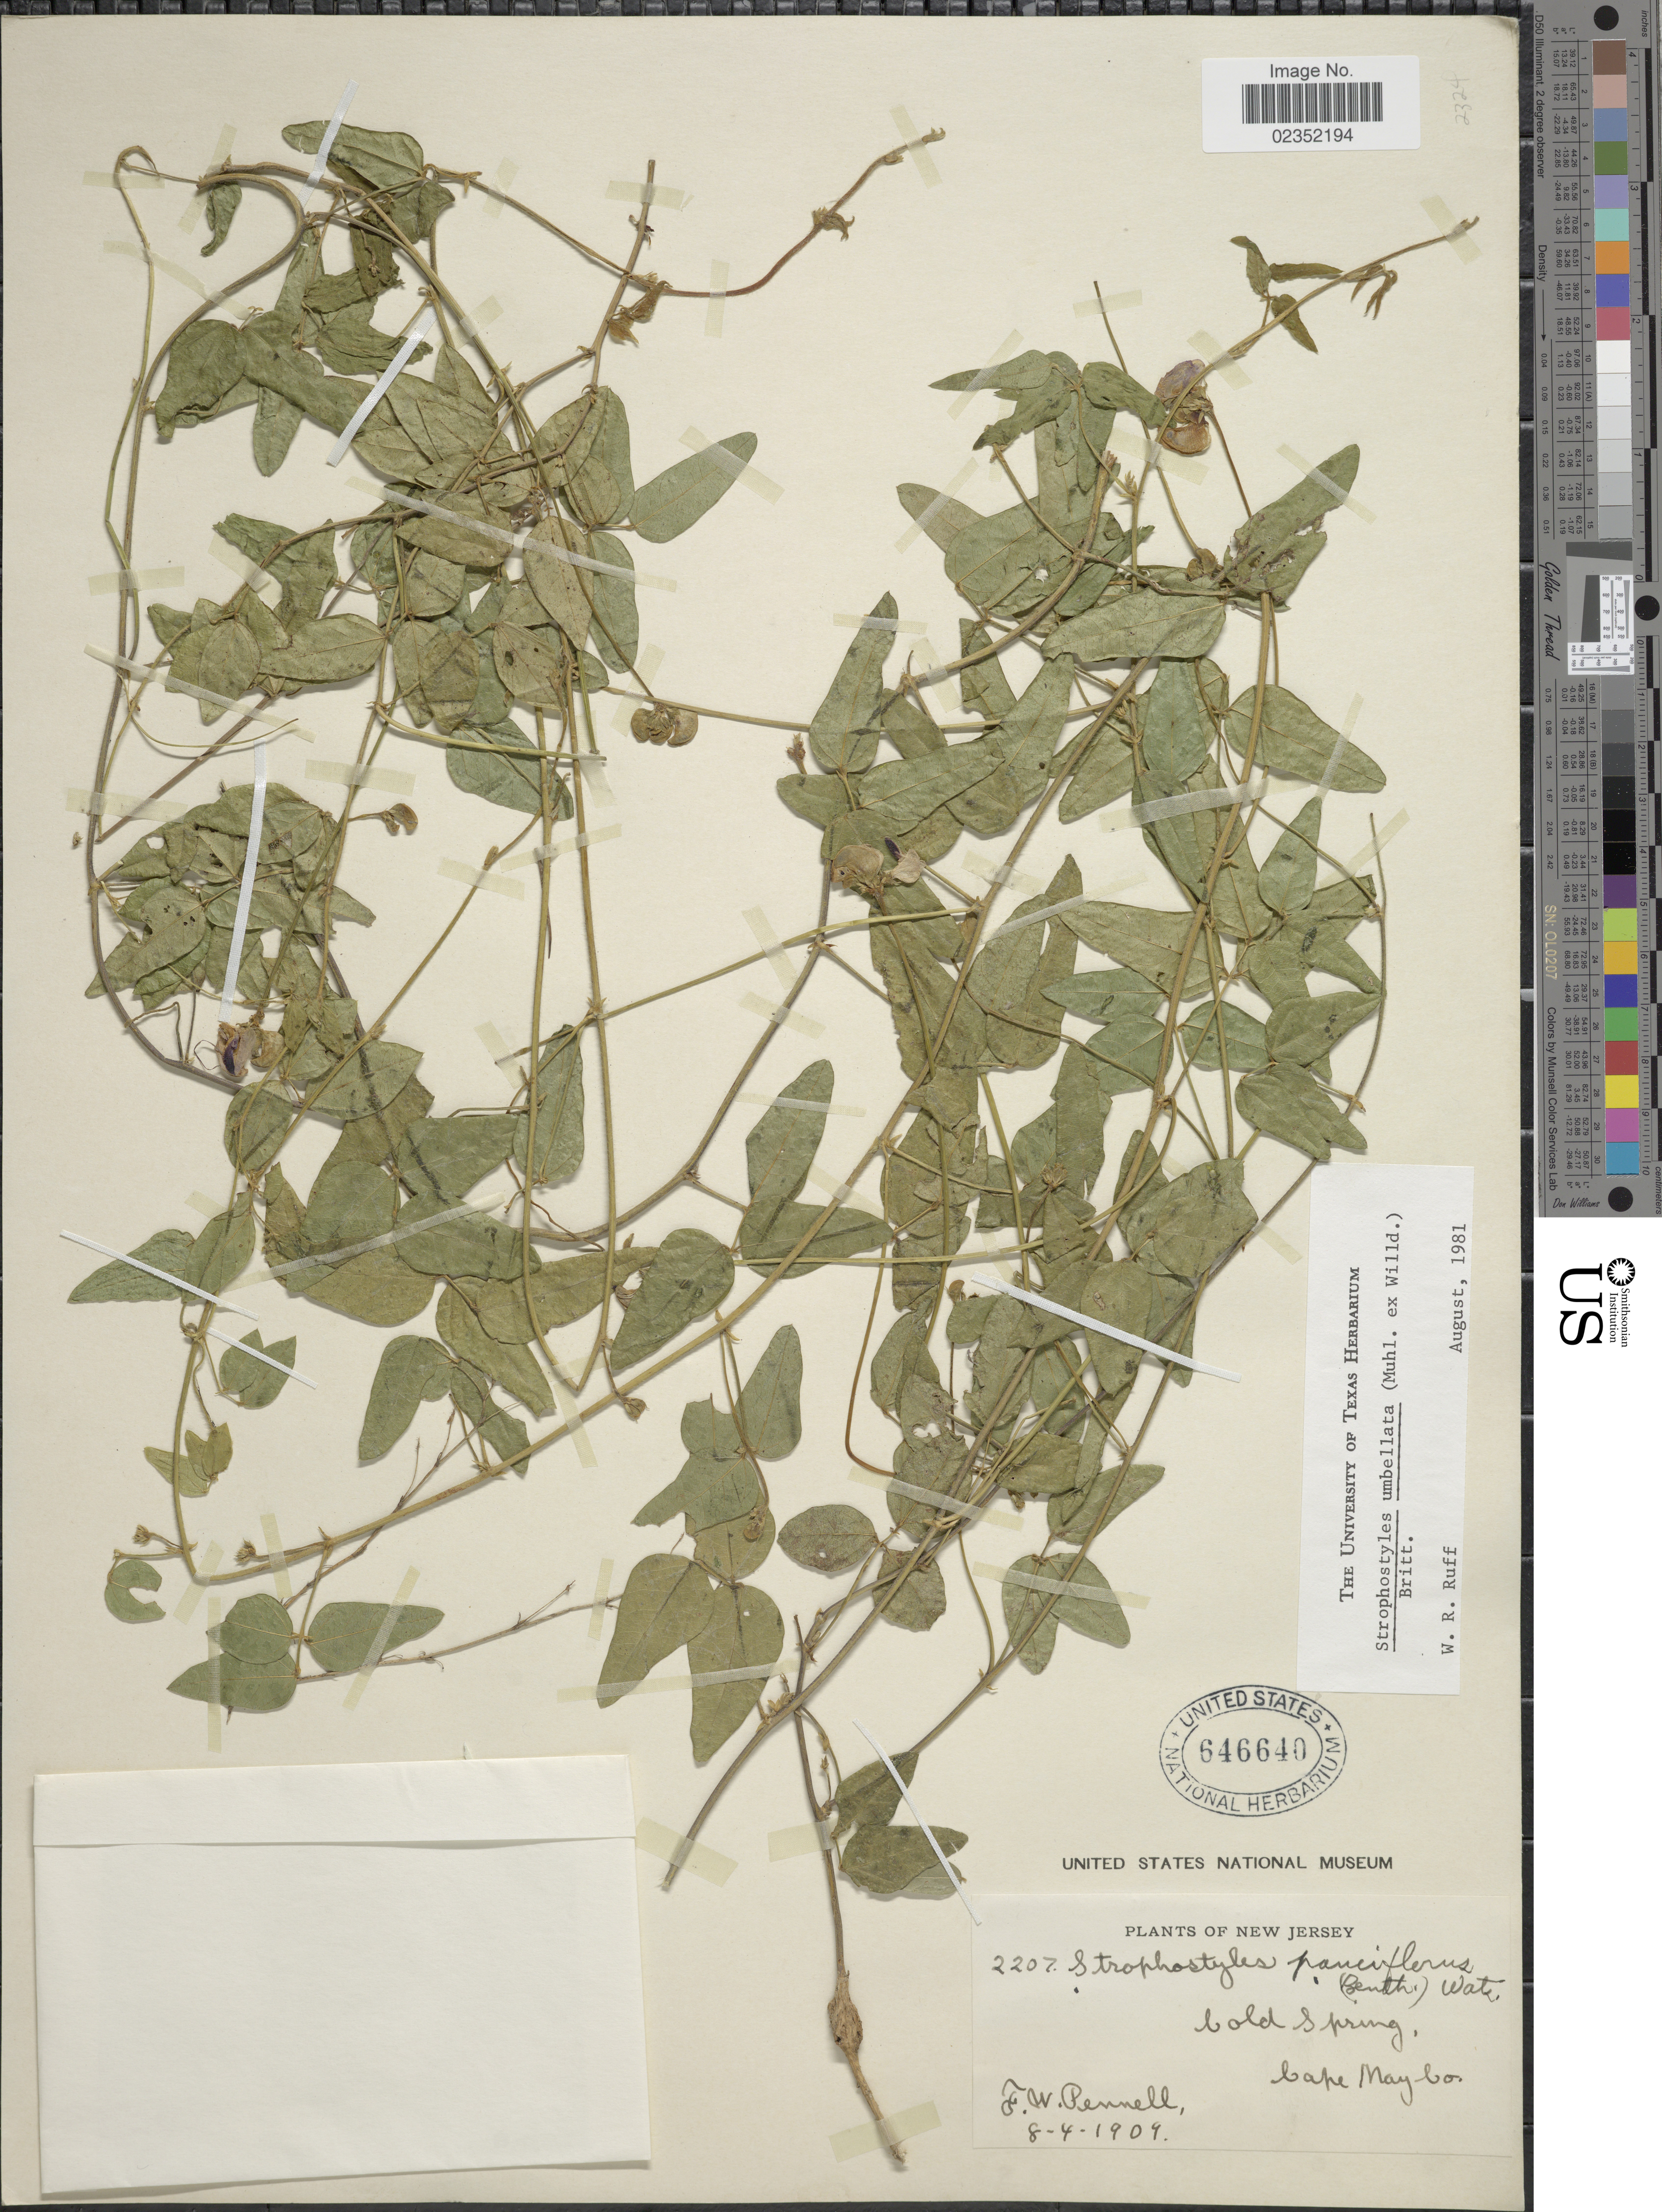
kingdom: Plantae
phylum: Tracheophyta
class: Magnoliopsida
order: Fabales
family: Fabaceae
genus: Strophostyles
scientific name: Strophostyles umbellata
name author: (Muhl. ex Willd.) Britton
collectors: F. W. Pennell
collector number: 2207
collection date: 1909-08-04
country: United States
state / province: New Jersey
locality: Cold Spring. Cape May Co.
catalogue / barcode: US 646640